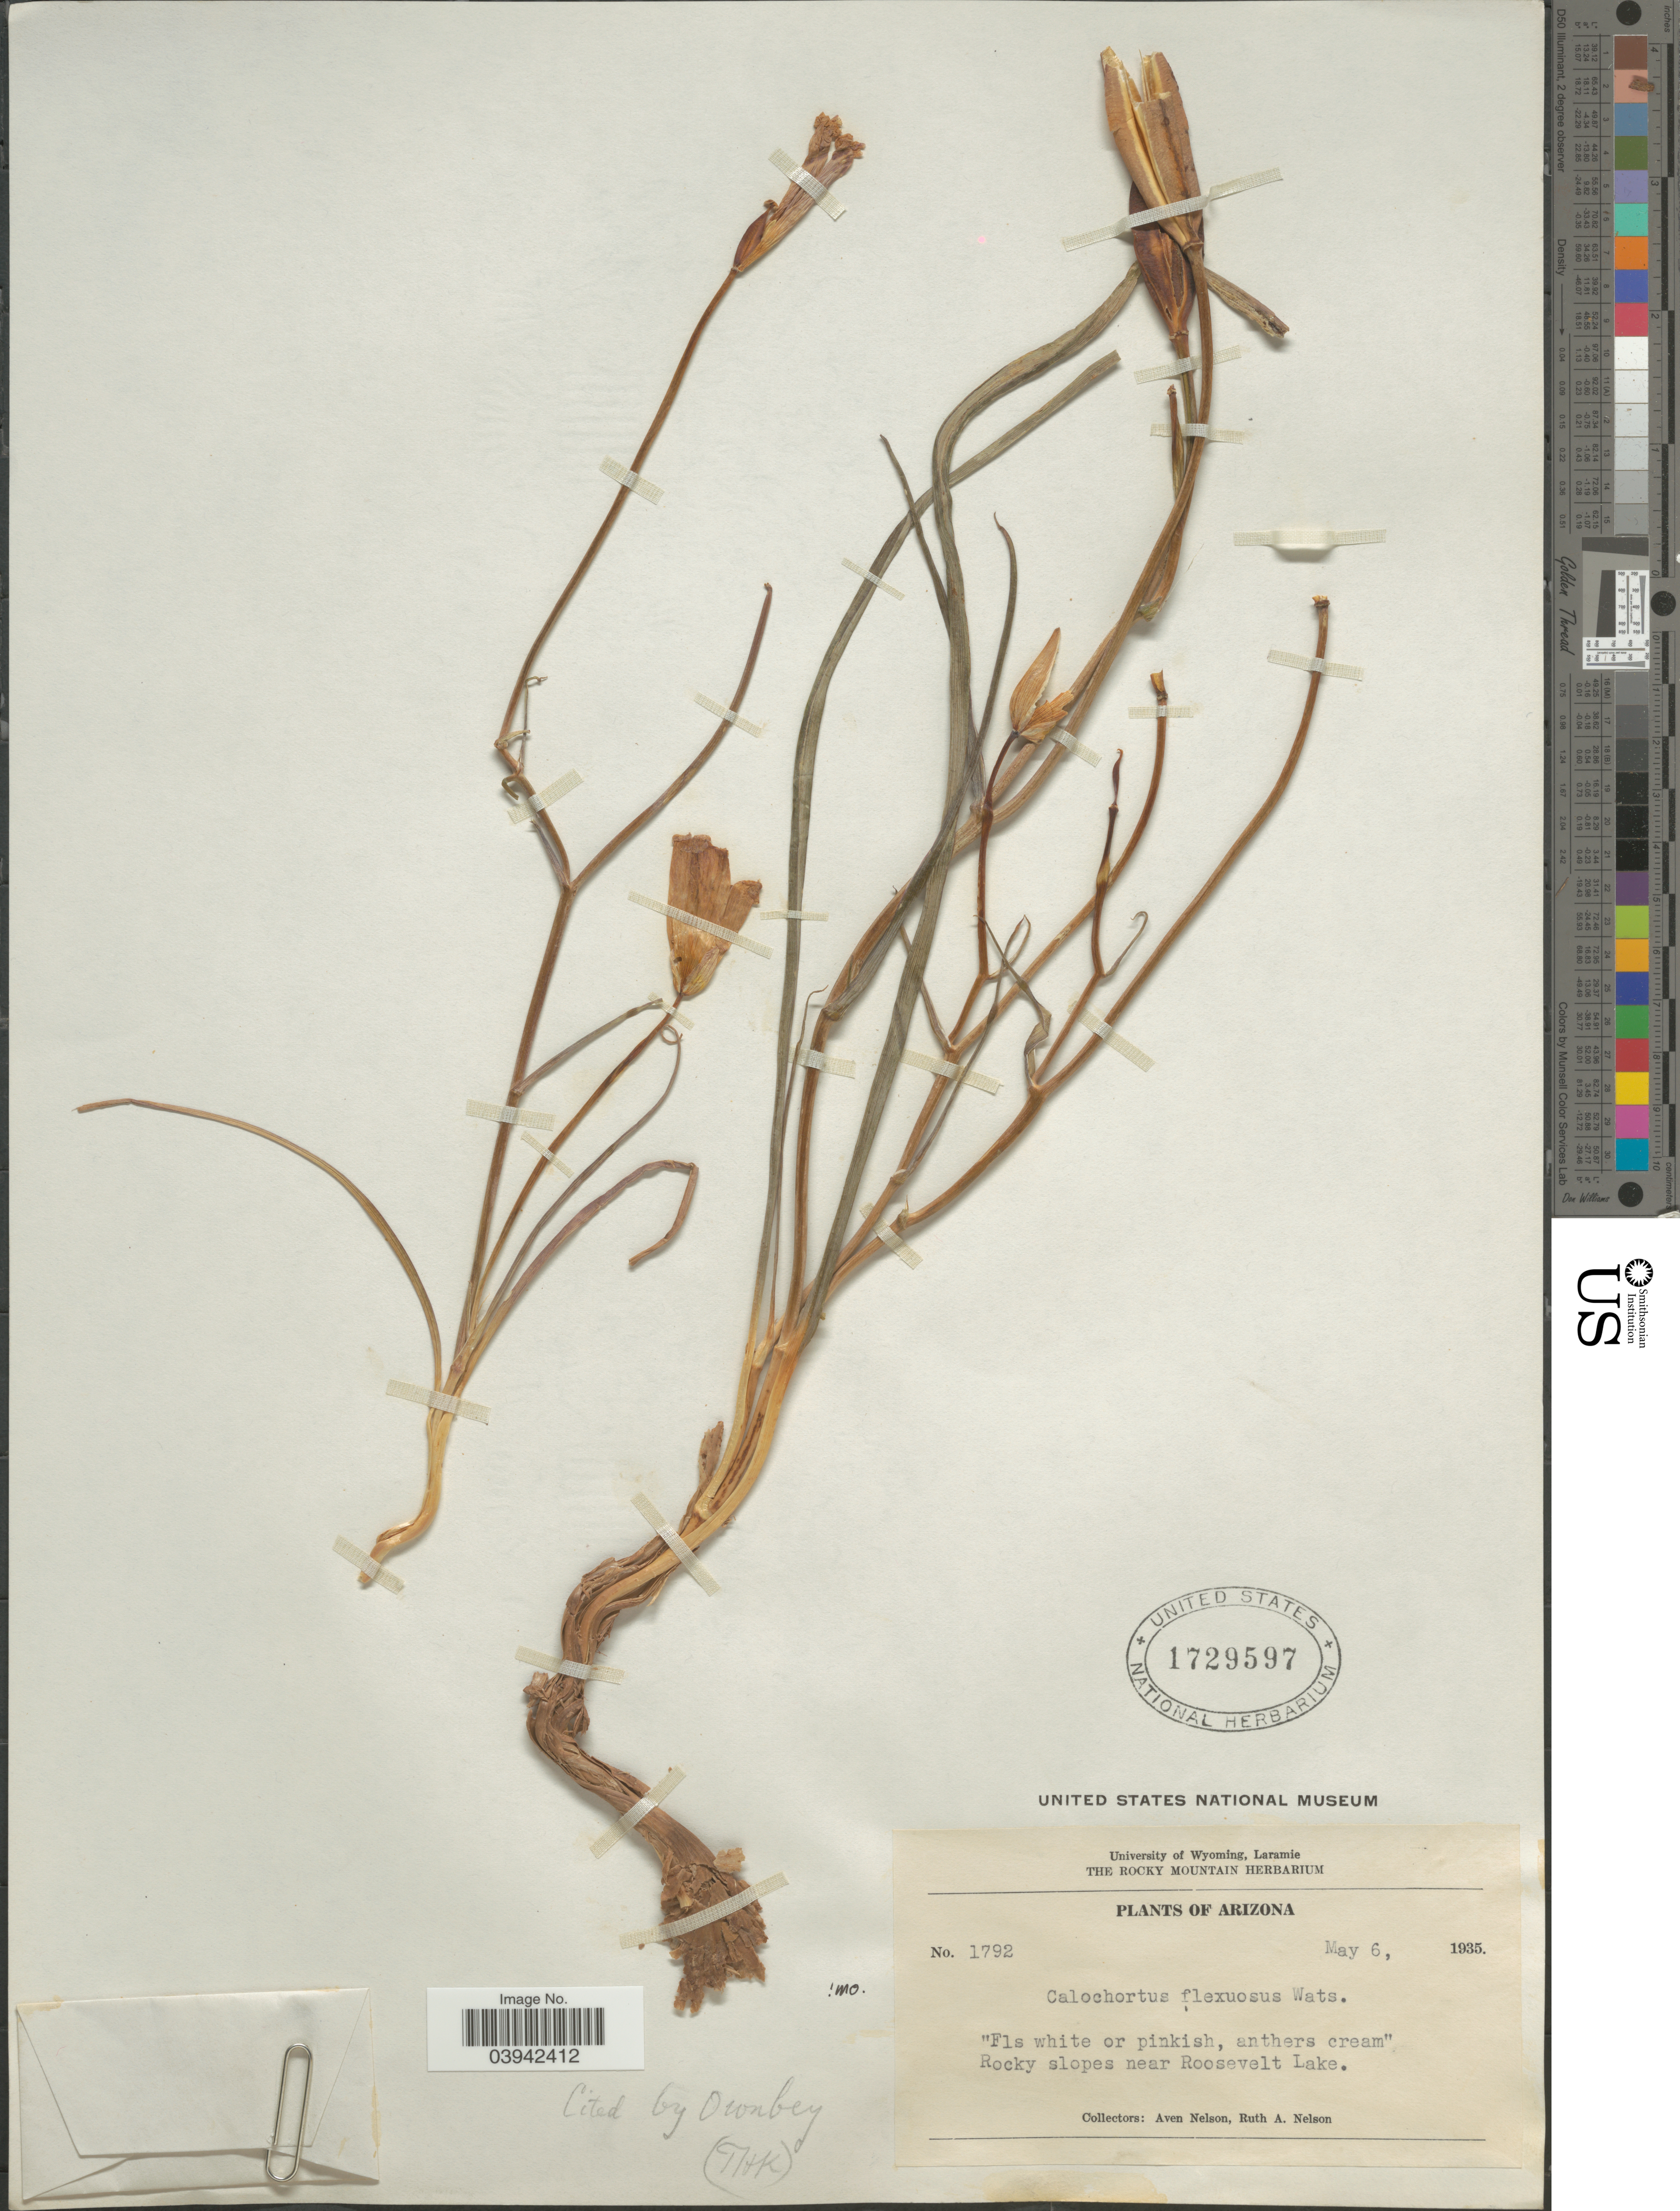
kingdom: Plantae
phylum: Tracheophyta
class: Liliopsida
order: Liliales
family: Liliaceae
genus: Calochortus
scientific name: Calochortus flexuosus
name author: S. Watson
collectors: A. Nelson & R. A. Nelson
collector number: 1792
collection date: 1935-05-06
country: United States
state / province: Arizona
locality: Rocky slopes near Roosevelt Lake.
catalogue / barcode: US 1729597